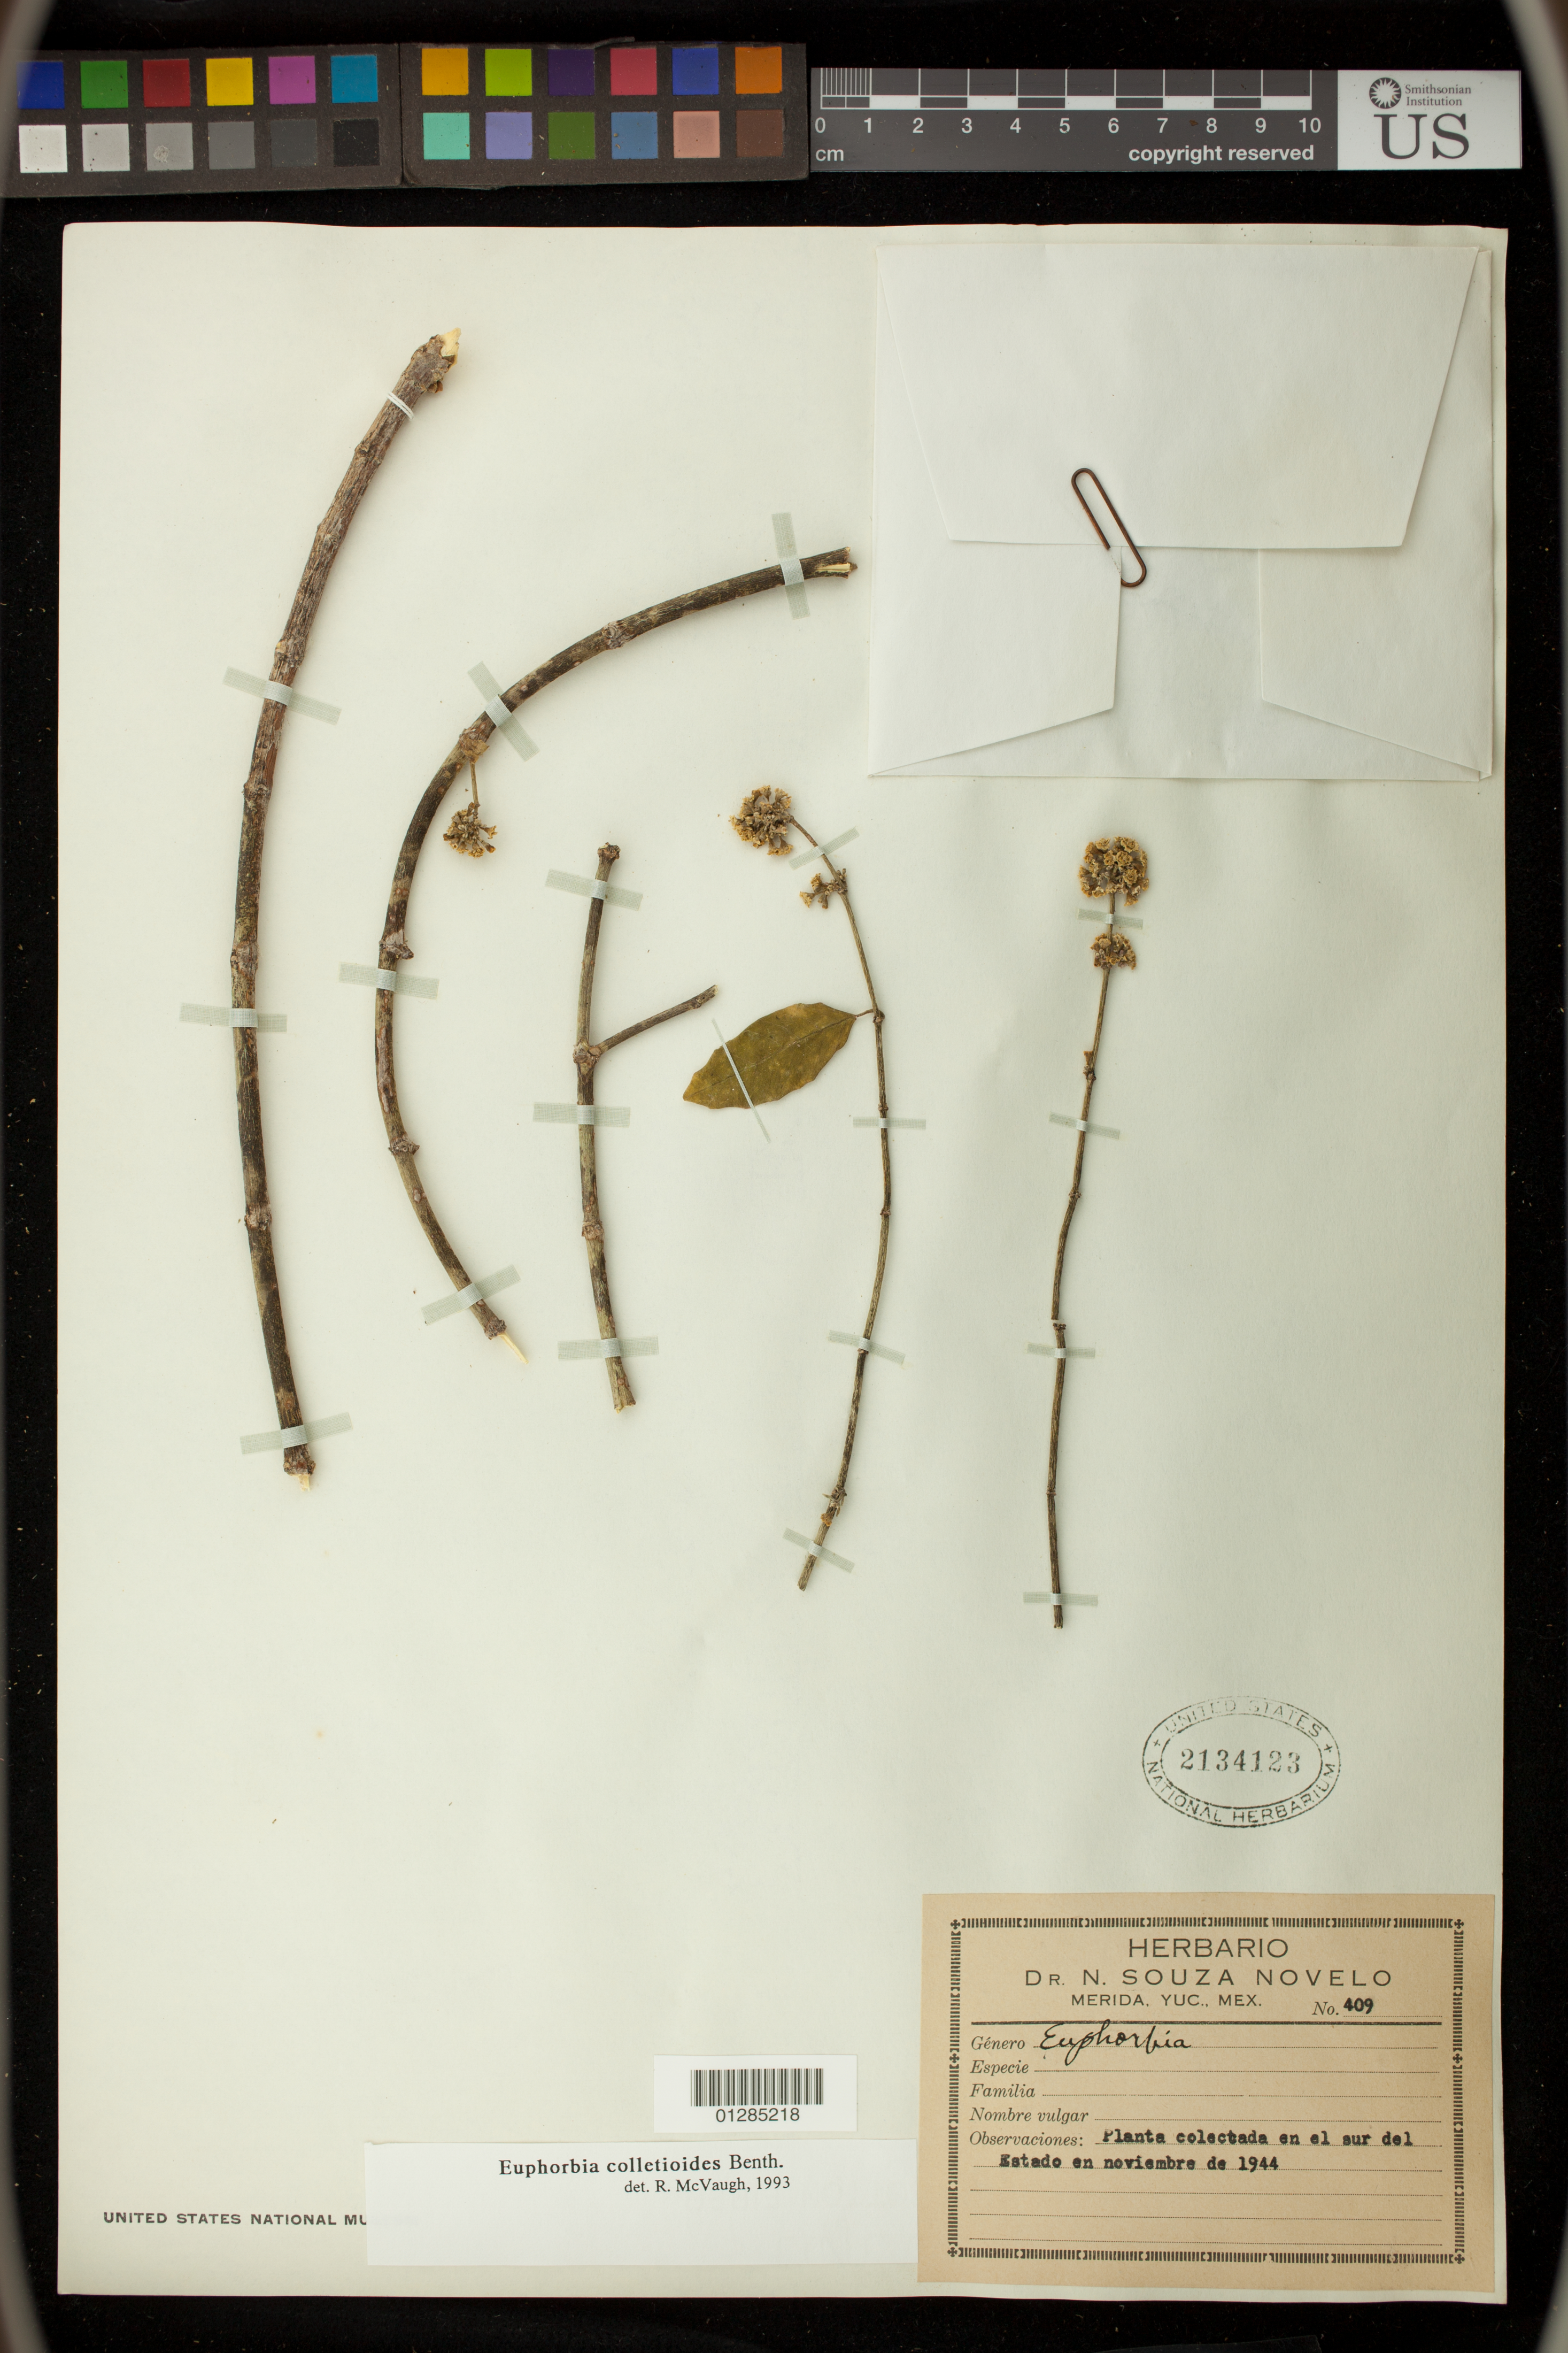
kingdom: Plantae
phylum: Tracheophyta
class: Magnoliopsida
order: Malpighiales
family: Euphorbiaceae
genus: Euphorbia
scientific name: Euphorbia colletioides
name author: Benth.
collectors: N. Souza Novelo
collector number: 409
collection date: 1944-11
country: Mexico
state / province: Yucatan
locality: en el sur del Estado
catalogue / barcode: US 2134123